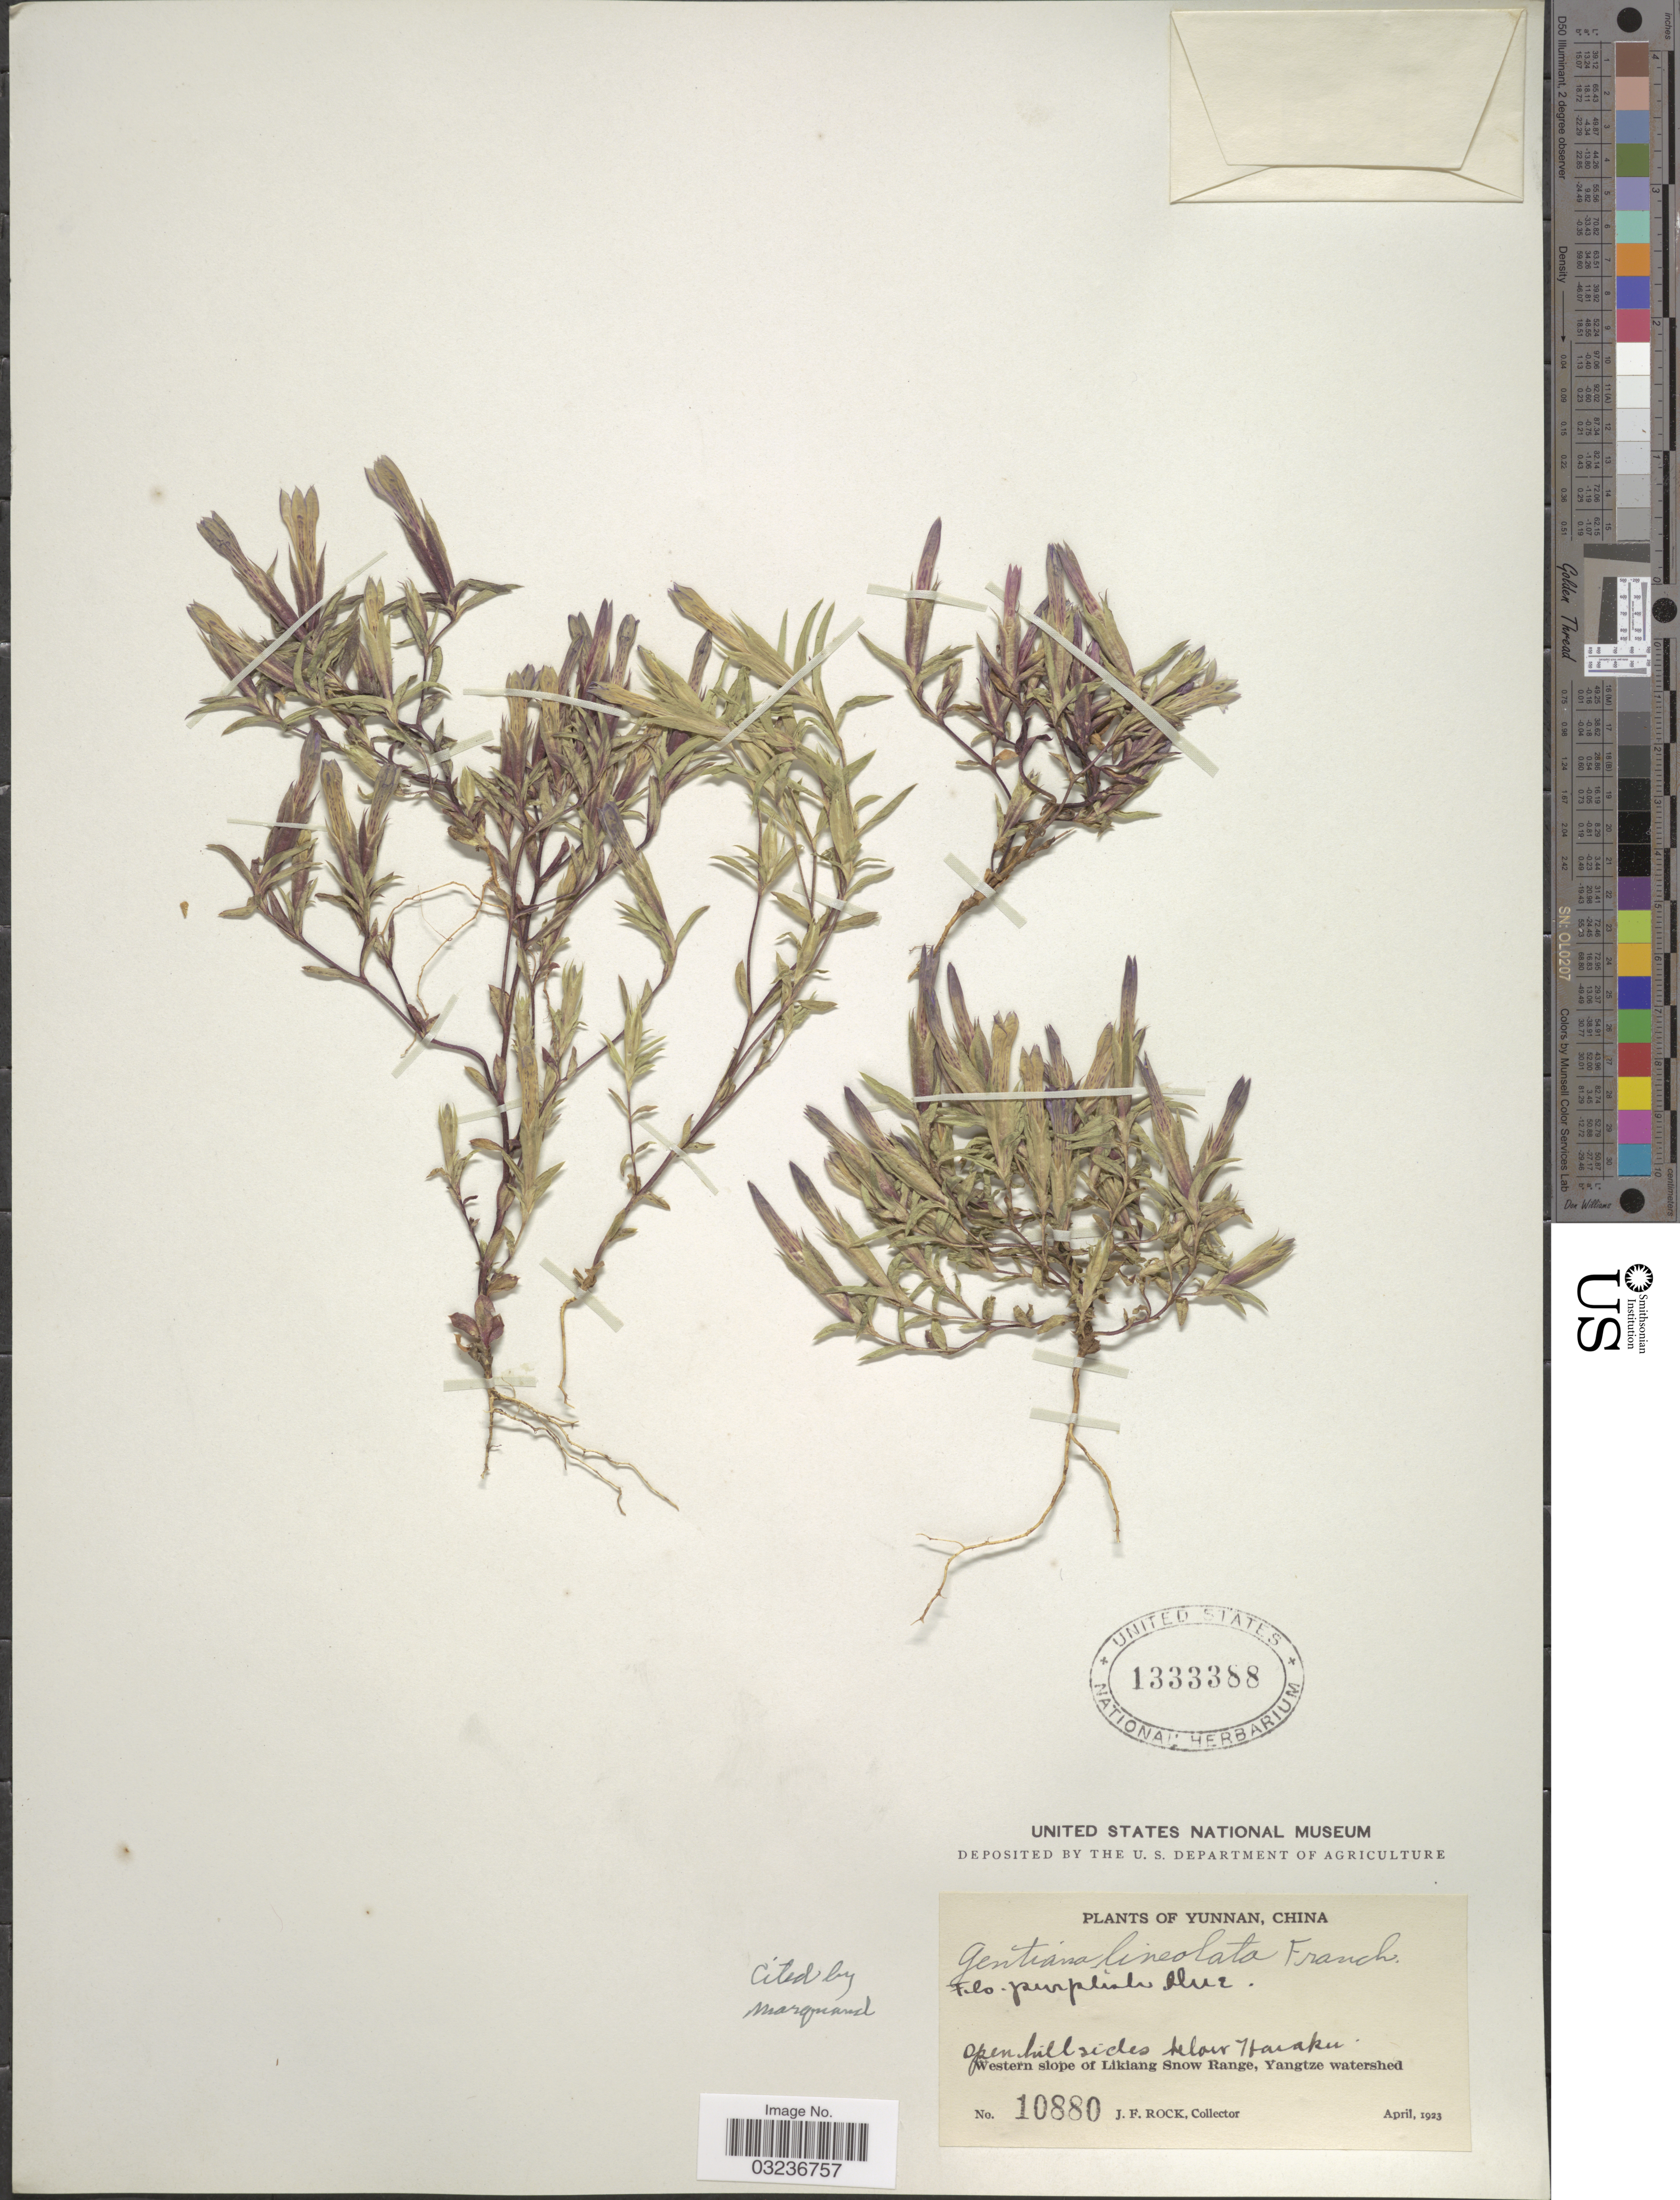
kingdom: Plantae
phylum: Tracheophyta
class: Magnoliopsida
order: Gentianales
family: Gentianaceae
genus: Gentiana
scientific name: Gentiana lineolata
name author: Franch.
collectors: J. Rock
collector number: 10880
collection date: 1923-04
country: China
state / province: Yunnan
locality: Open hillsides below Haraku, Western slope of Likiang Snow Range, Yangtze watershed.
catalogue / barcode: US 1333388